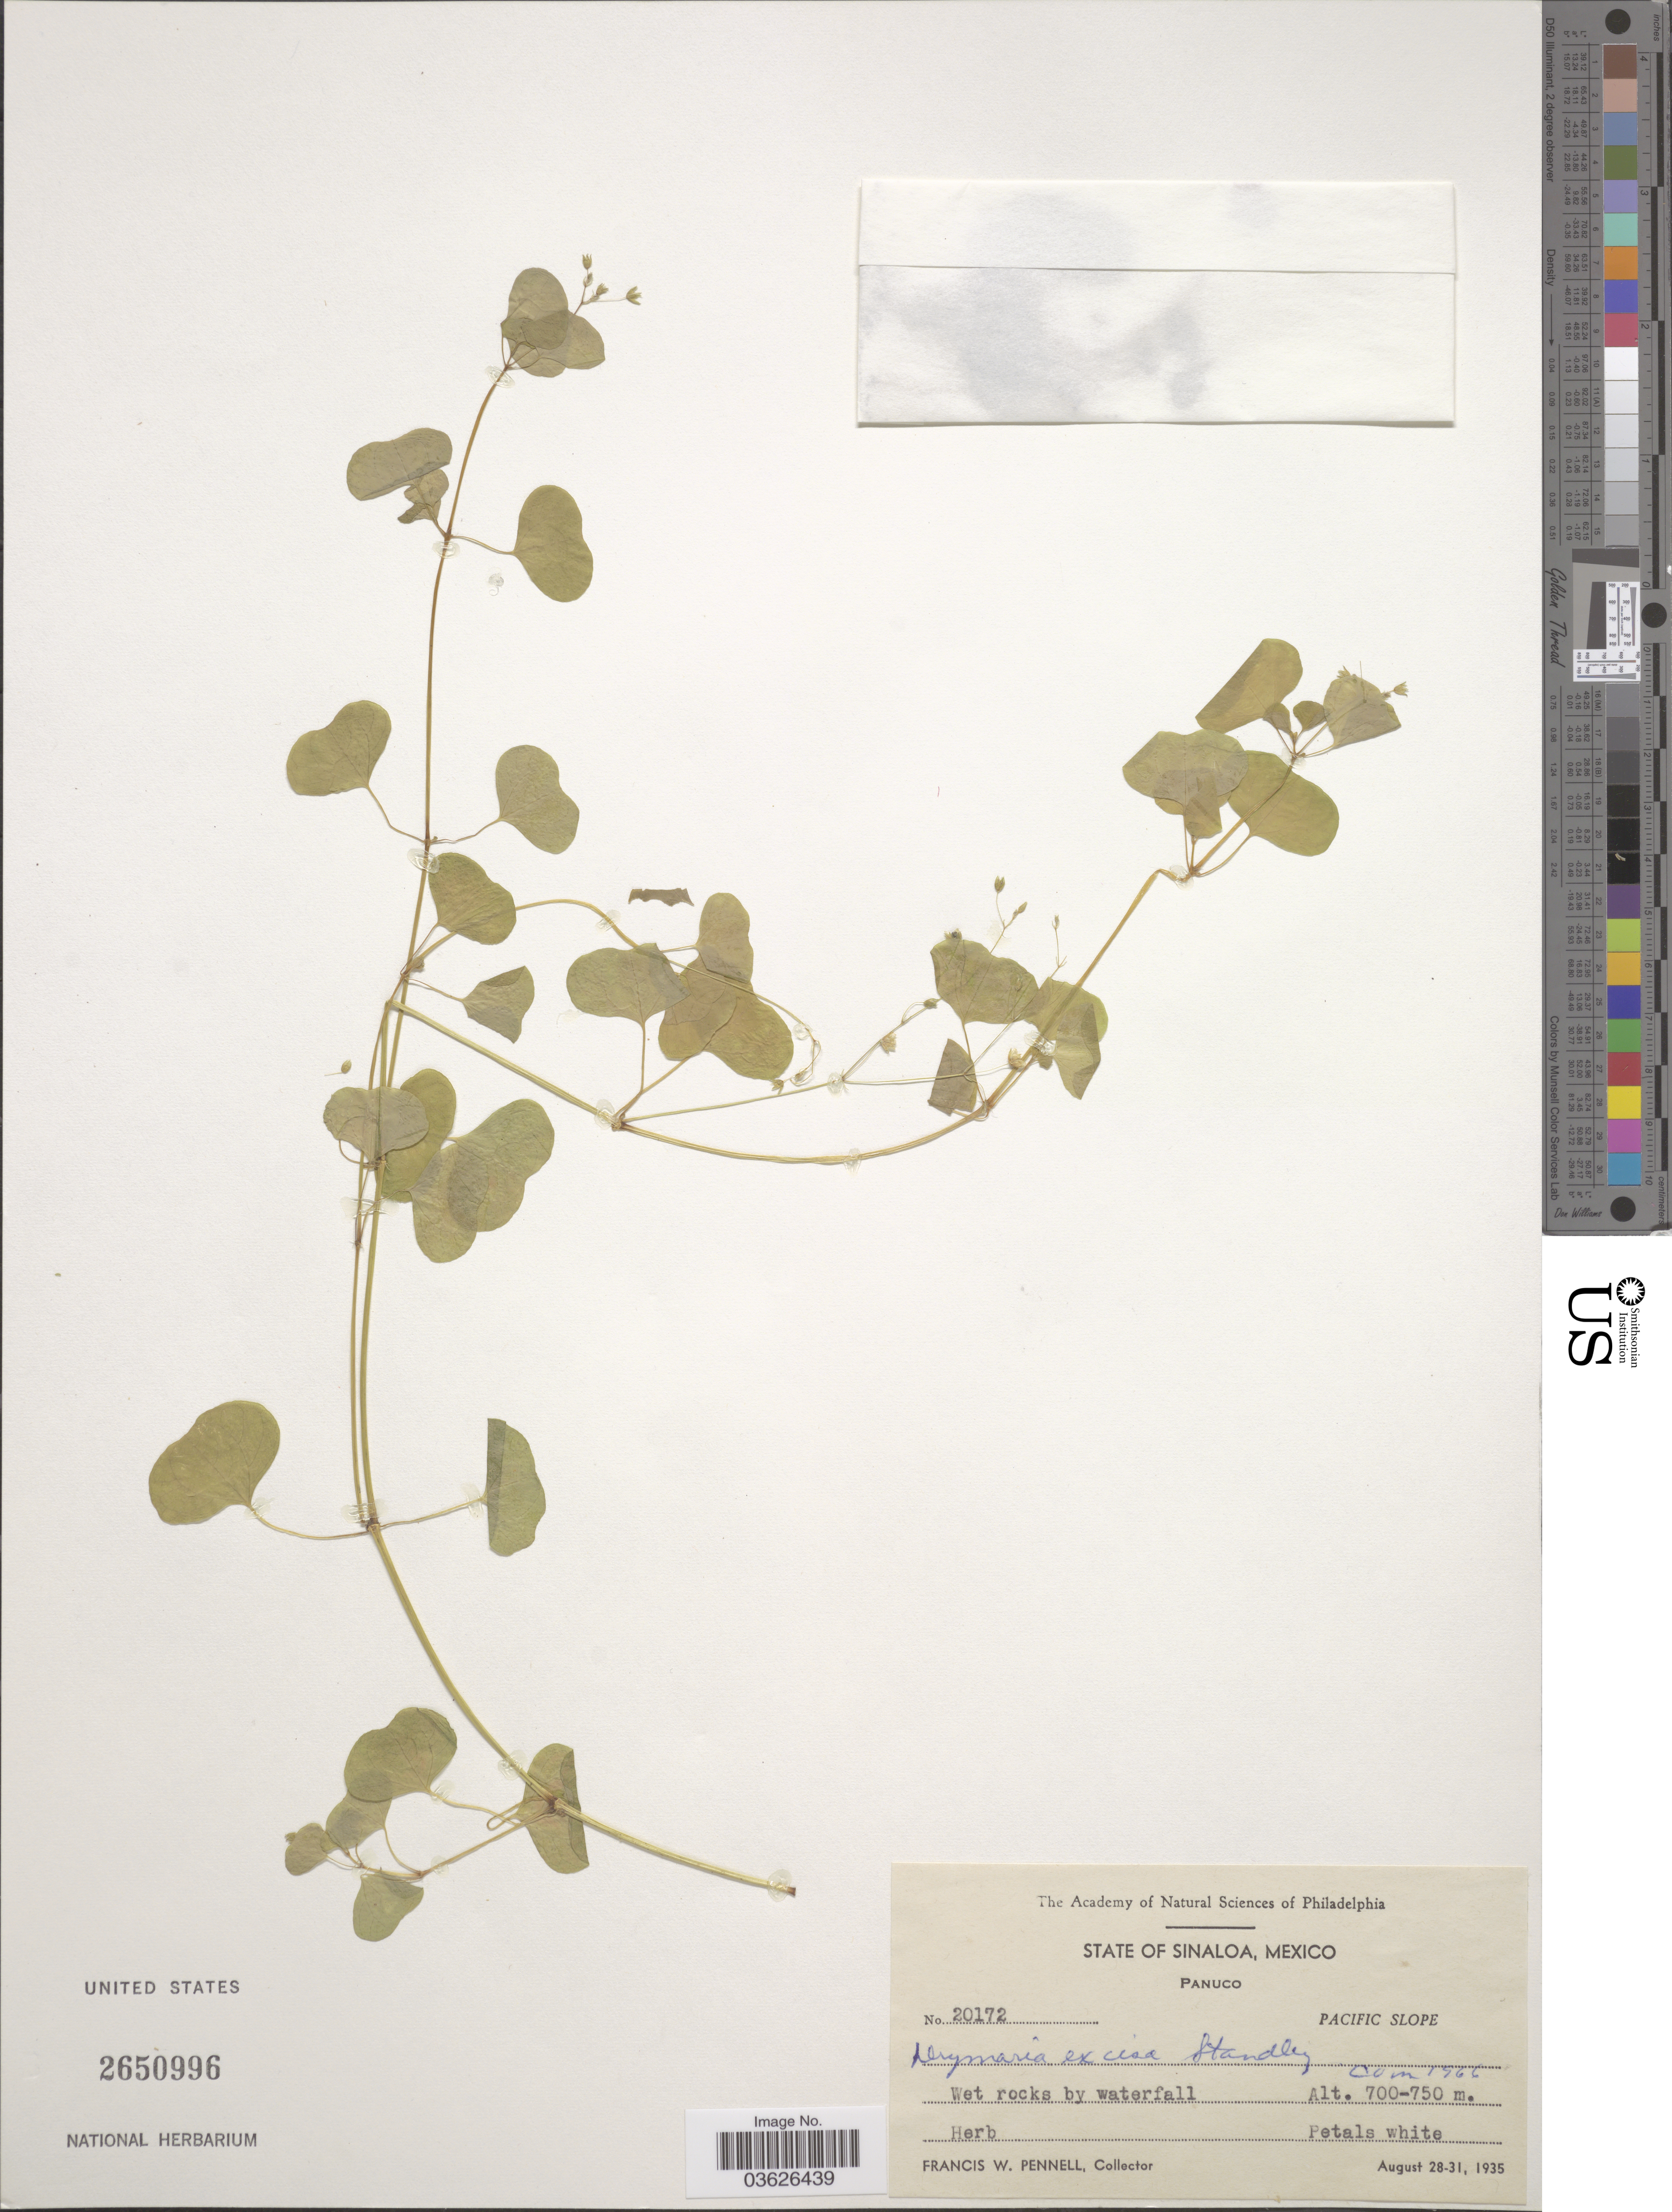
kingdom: Plantae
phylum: Tracheophyta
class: Magnoliopsida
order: Caryophyllales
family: Caryophyllaceae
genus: Drymaria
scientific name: Drymaria excisa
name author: Standl.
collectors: F. W. Pennell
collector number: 20172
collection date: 1935-08-28/1935-08-31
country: Mexico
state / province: Sinaloa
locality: Panuco. Pacific Slope. By waterfall.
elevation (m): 700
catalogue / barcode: US 2650996